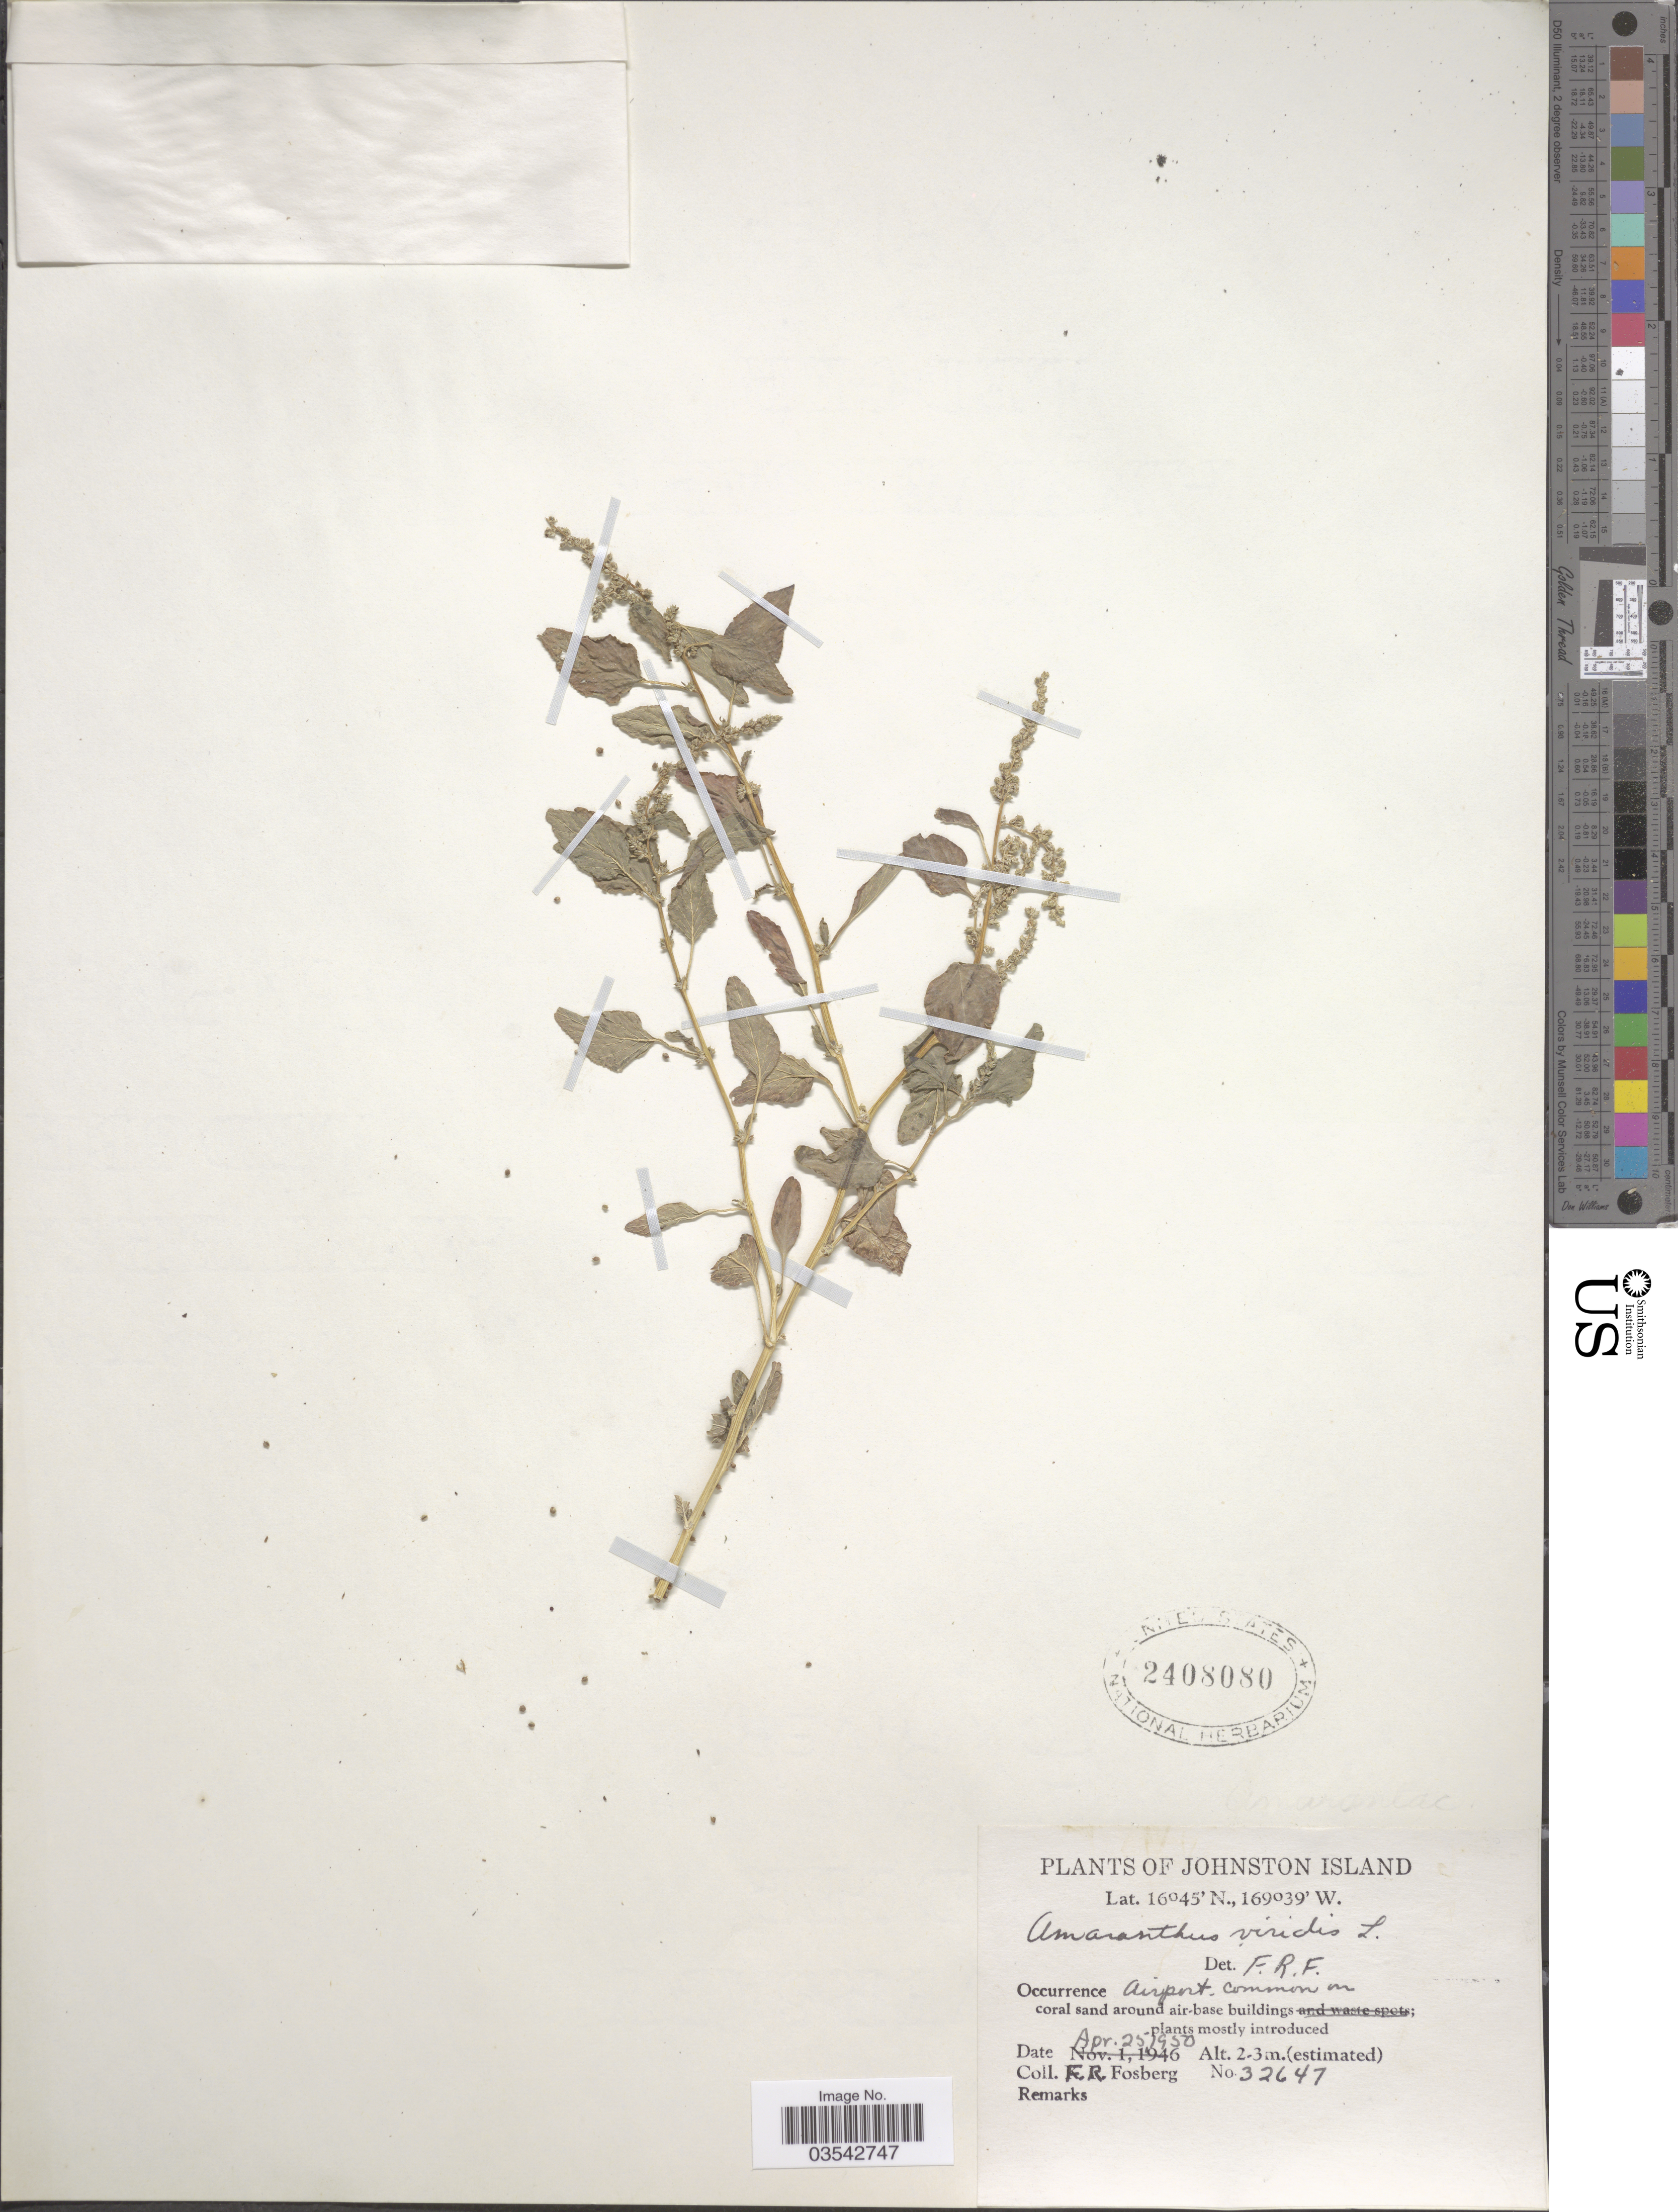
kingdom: Plantae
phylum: Tracheophyta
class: Magnoliopsida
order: Caryophyllales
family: Amaranthaceae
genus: Amaranthus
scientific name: Amaranthus viridis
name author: L.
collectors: F. R. Fosberg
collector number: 32647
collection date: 1950-04-25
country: U.S. Administered Pacific Islands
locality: Johnston Island. Airport.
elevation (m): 2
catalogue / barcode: US 2408080